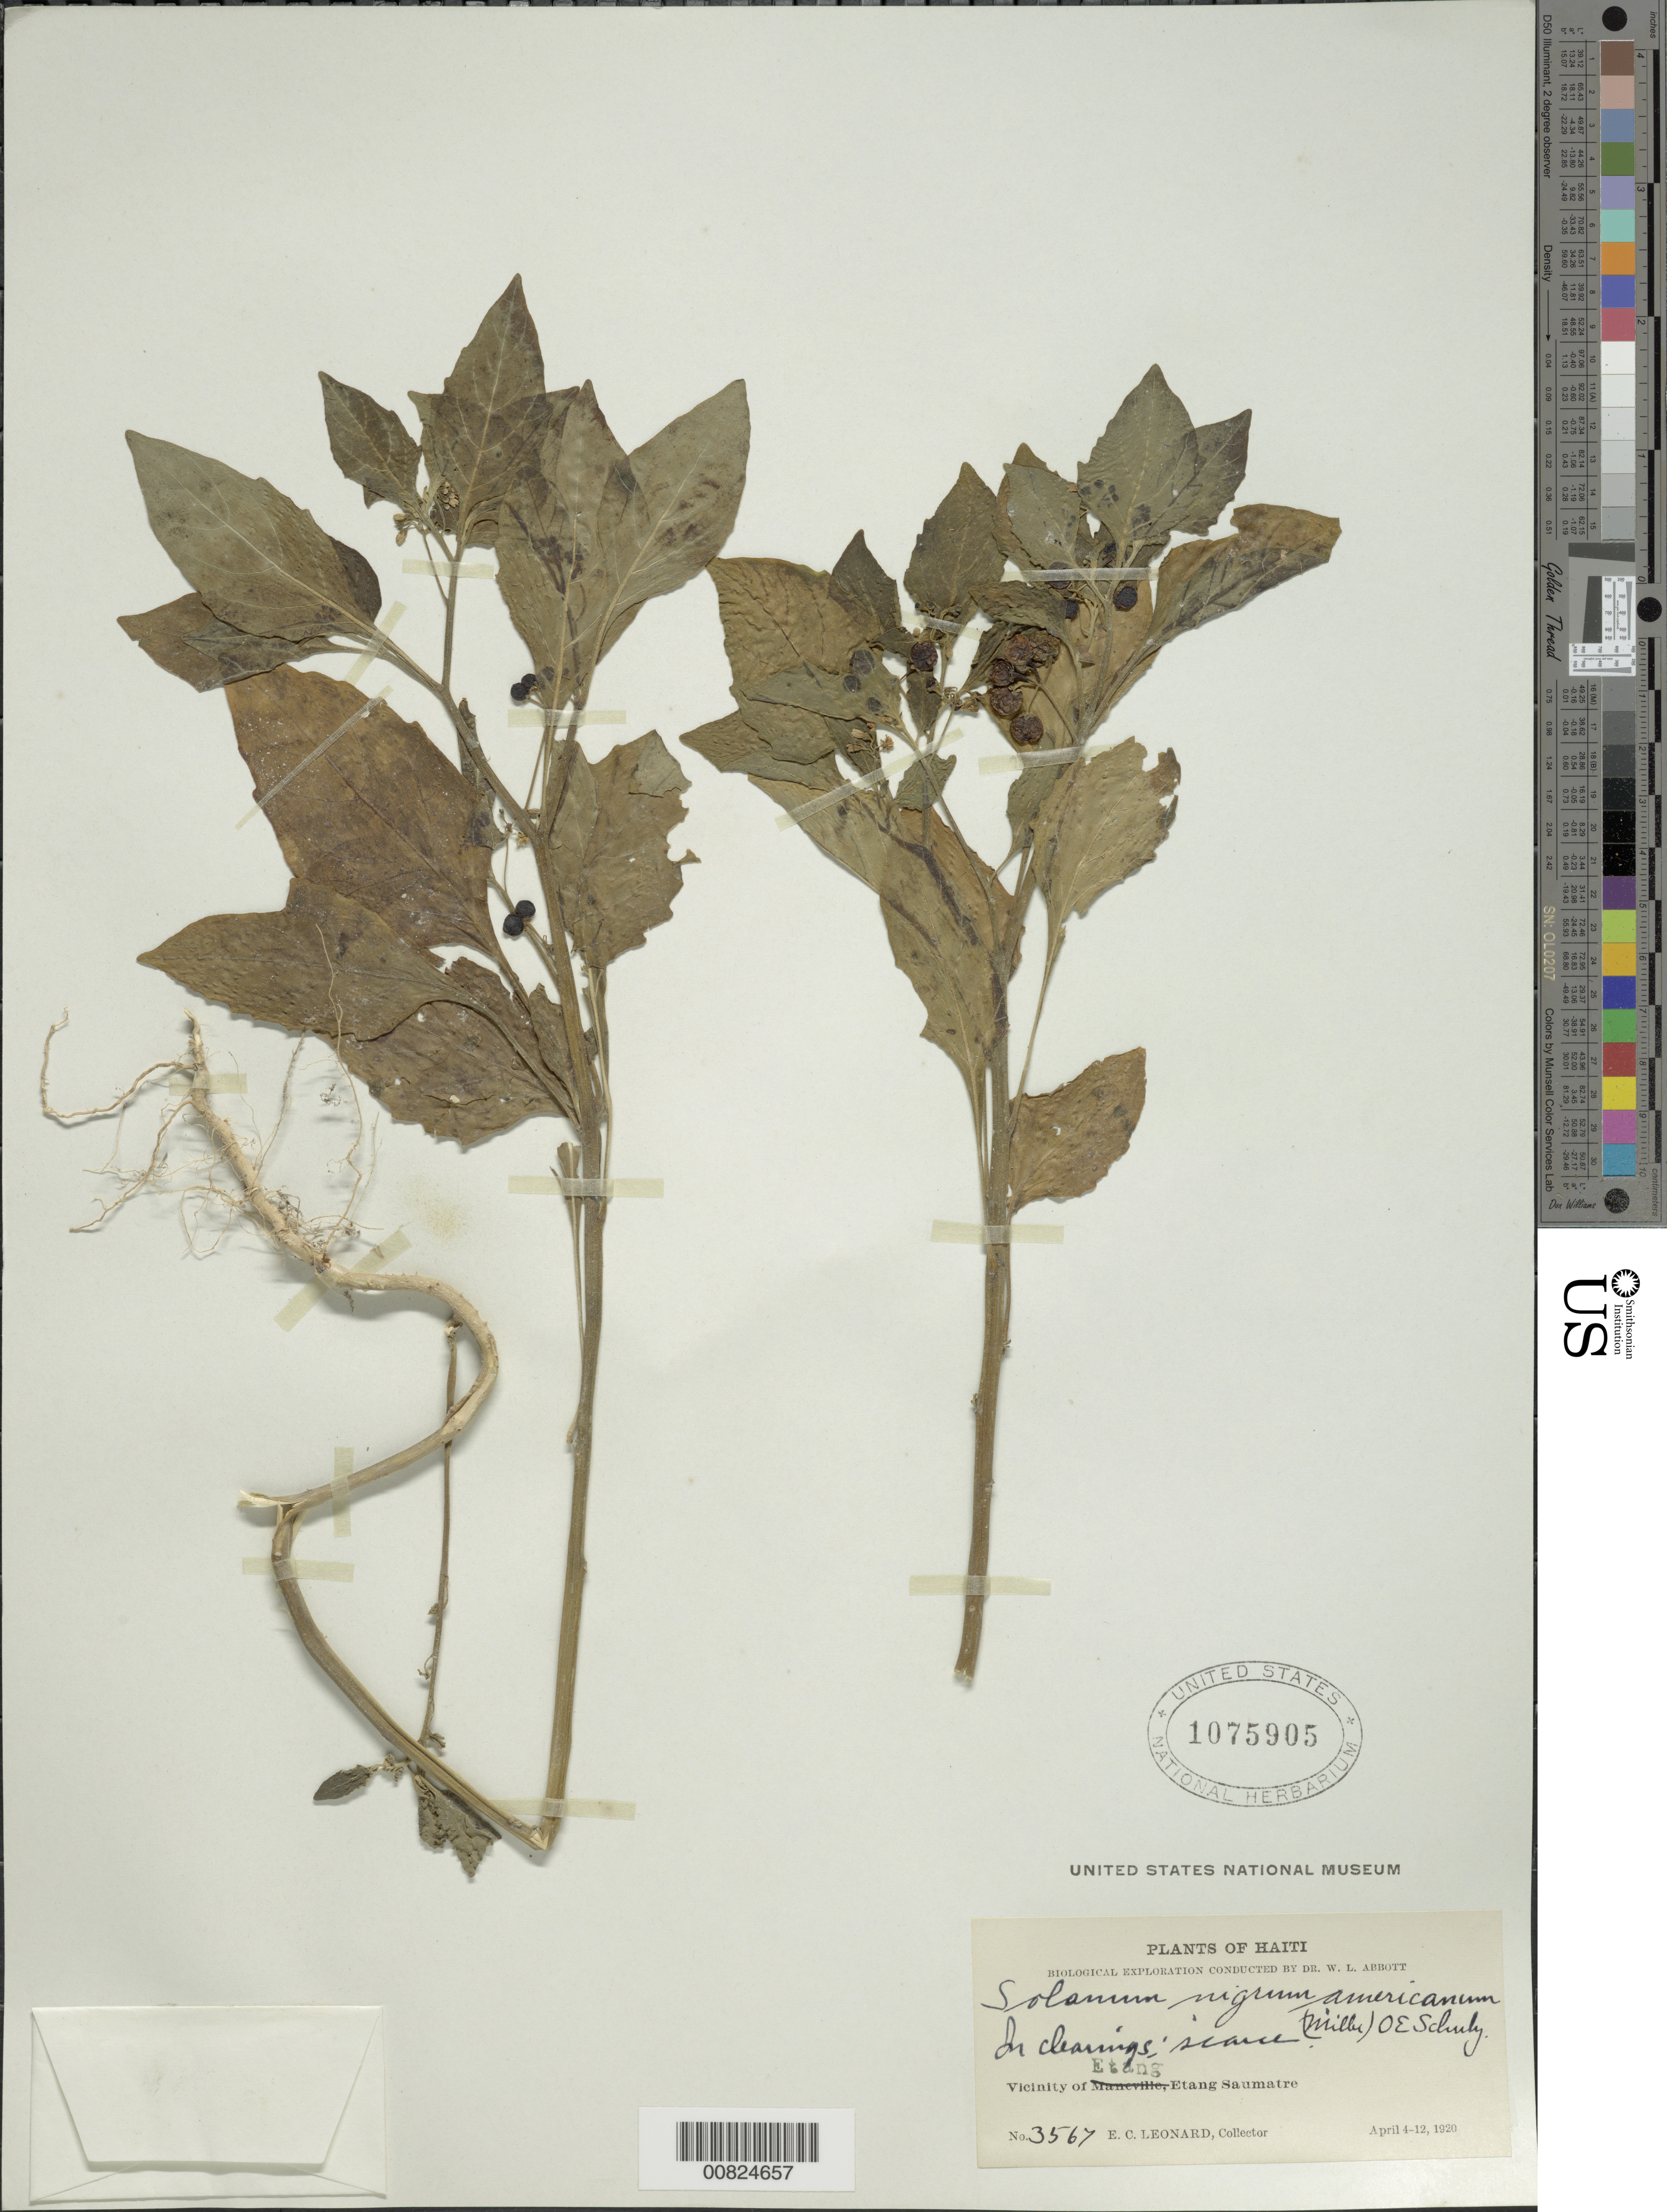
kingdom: Plantae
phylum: Tracheophyta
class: Magnoliopsida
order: Solanales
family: Solanaceae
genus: Solanum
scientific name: Solanum nigrum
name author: L.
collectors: E. C. Leonard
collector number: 3567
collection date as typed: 04 Apr 1920 to 12 Apr 1920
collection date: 1920-04-04/1920-04-12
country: Haiti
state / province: Ouest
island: Hispaniola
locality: Vicinity of Etang, Etang Saumatre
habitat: In clearings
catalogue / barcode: US 1075905